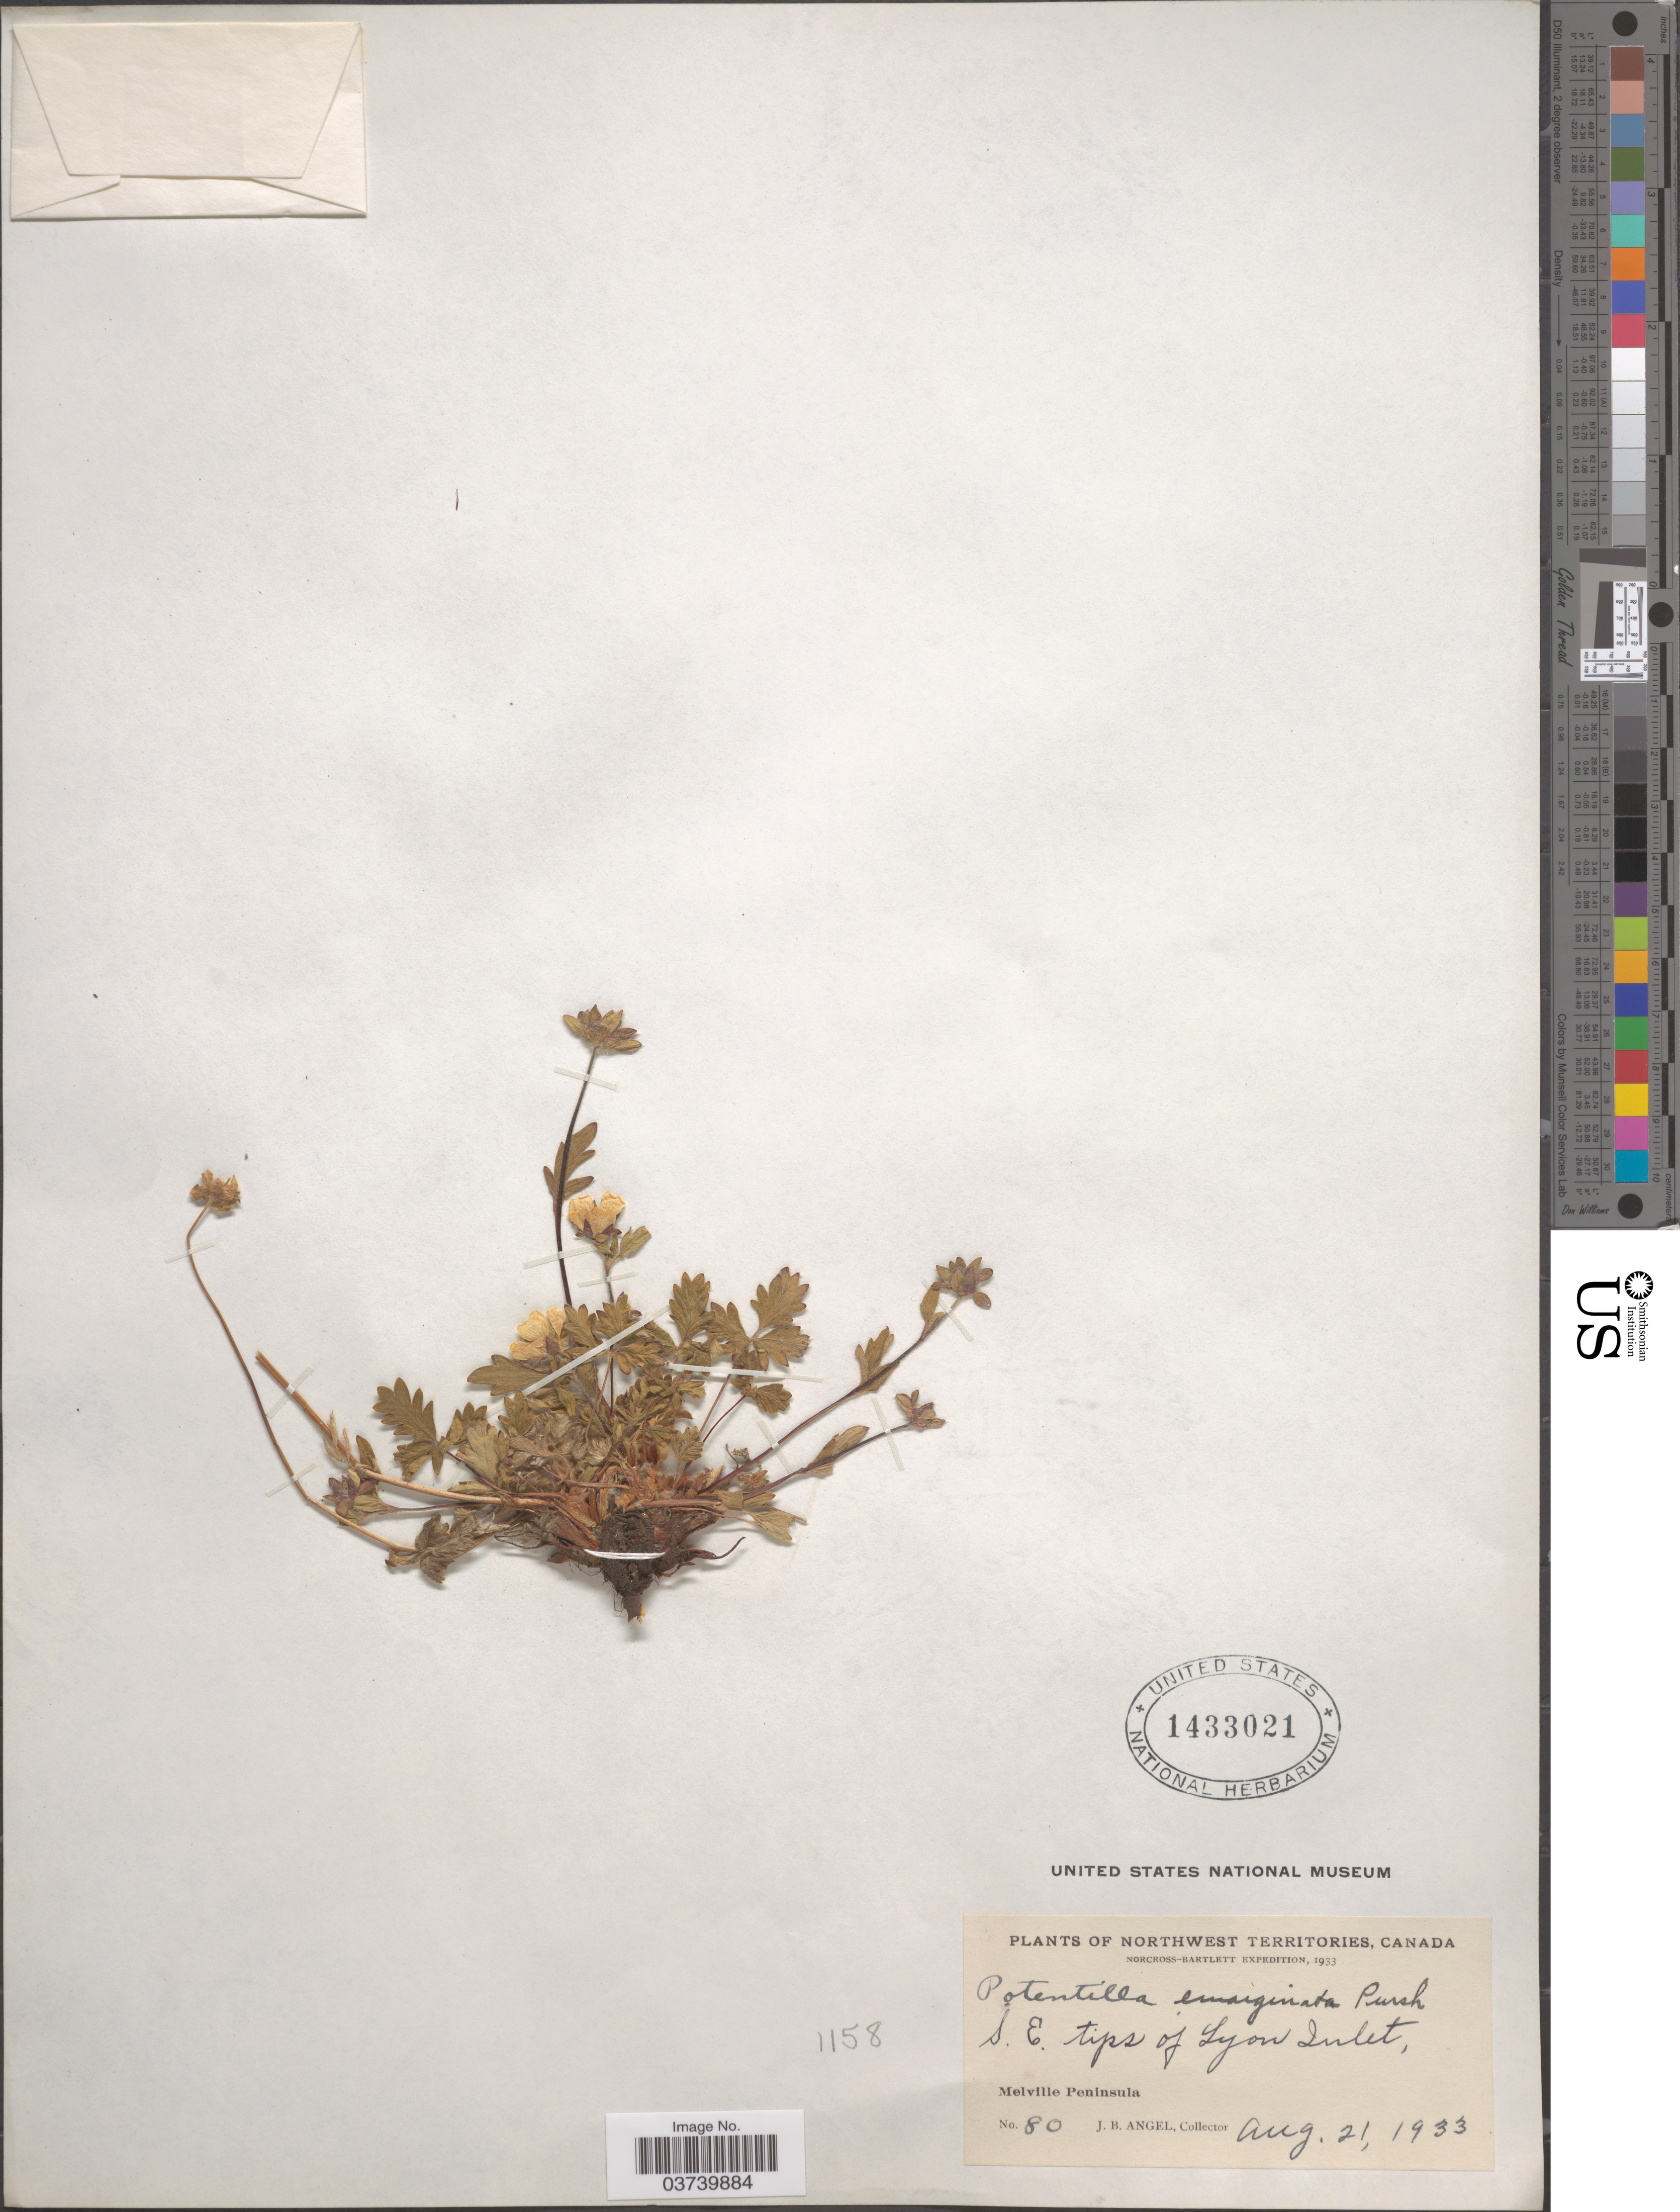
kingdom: Plantae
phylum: Tracheophyta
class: Magnoliopsida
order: Rosales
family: Rosaceae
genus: Potentilla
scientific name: Potentilla hyparctica subsp. hyparctica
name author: Malte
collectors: J. Angel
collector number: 80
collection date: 1933-08-21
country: Canada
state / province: Northwest Territories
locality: S.E. tips of Lyon Inlet, Melville Peninsula.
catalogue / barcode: US 1433021